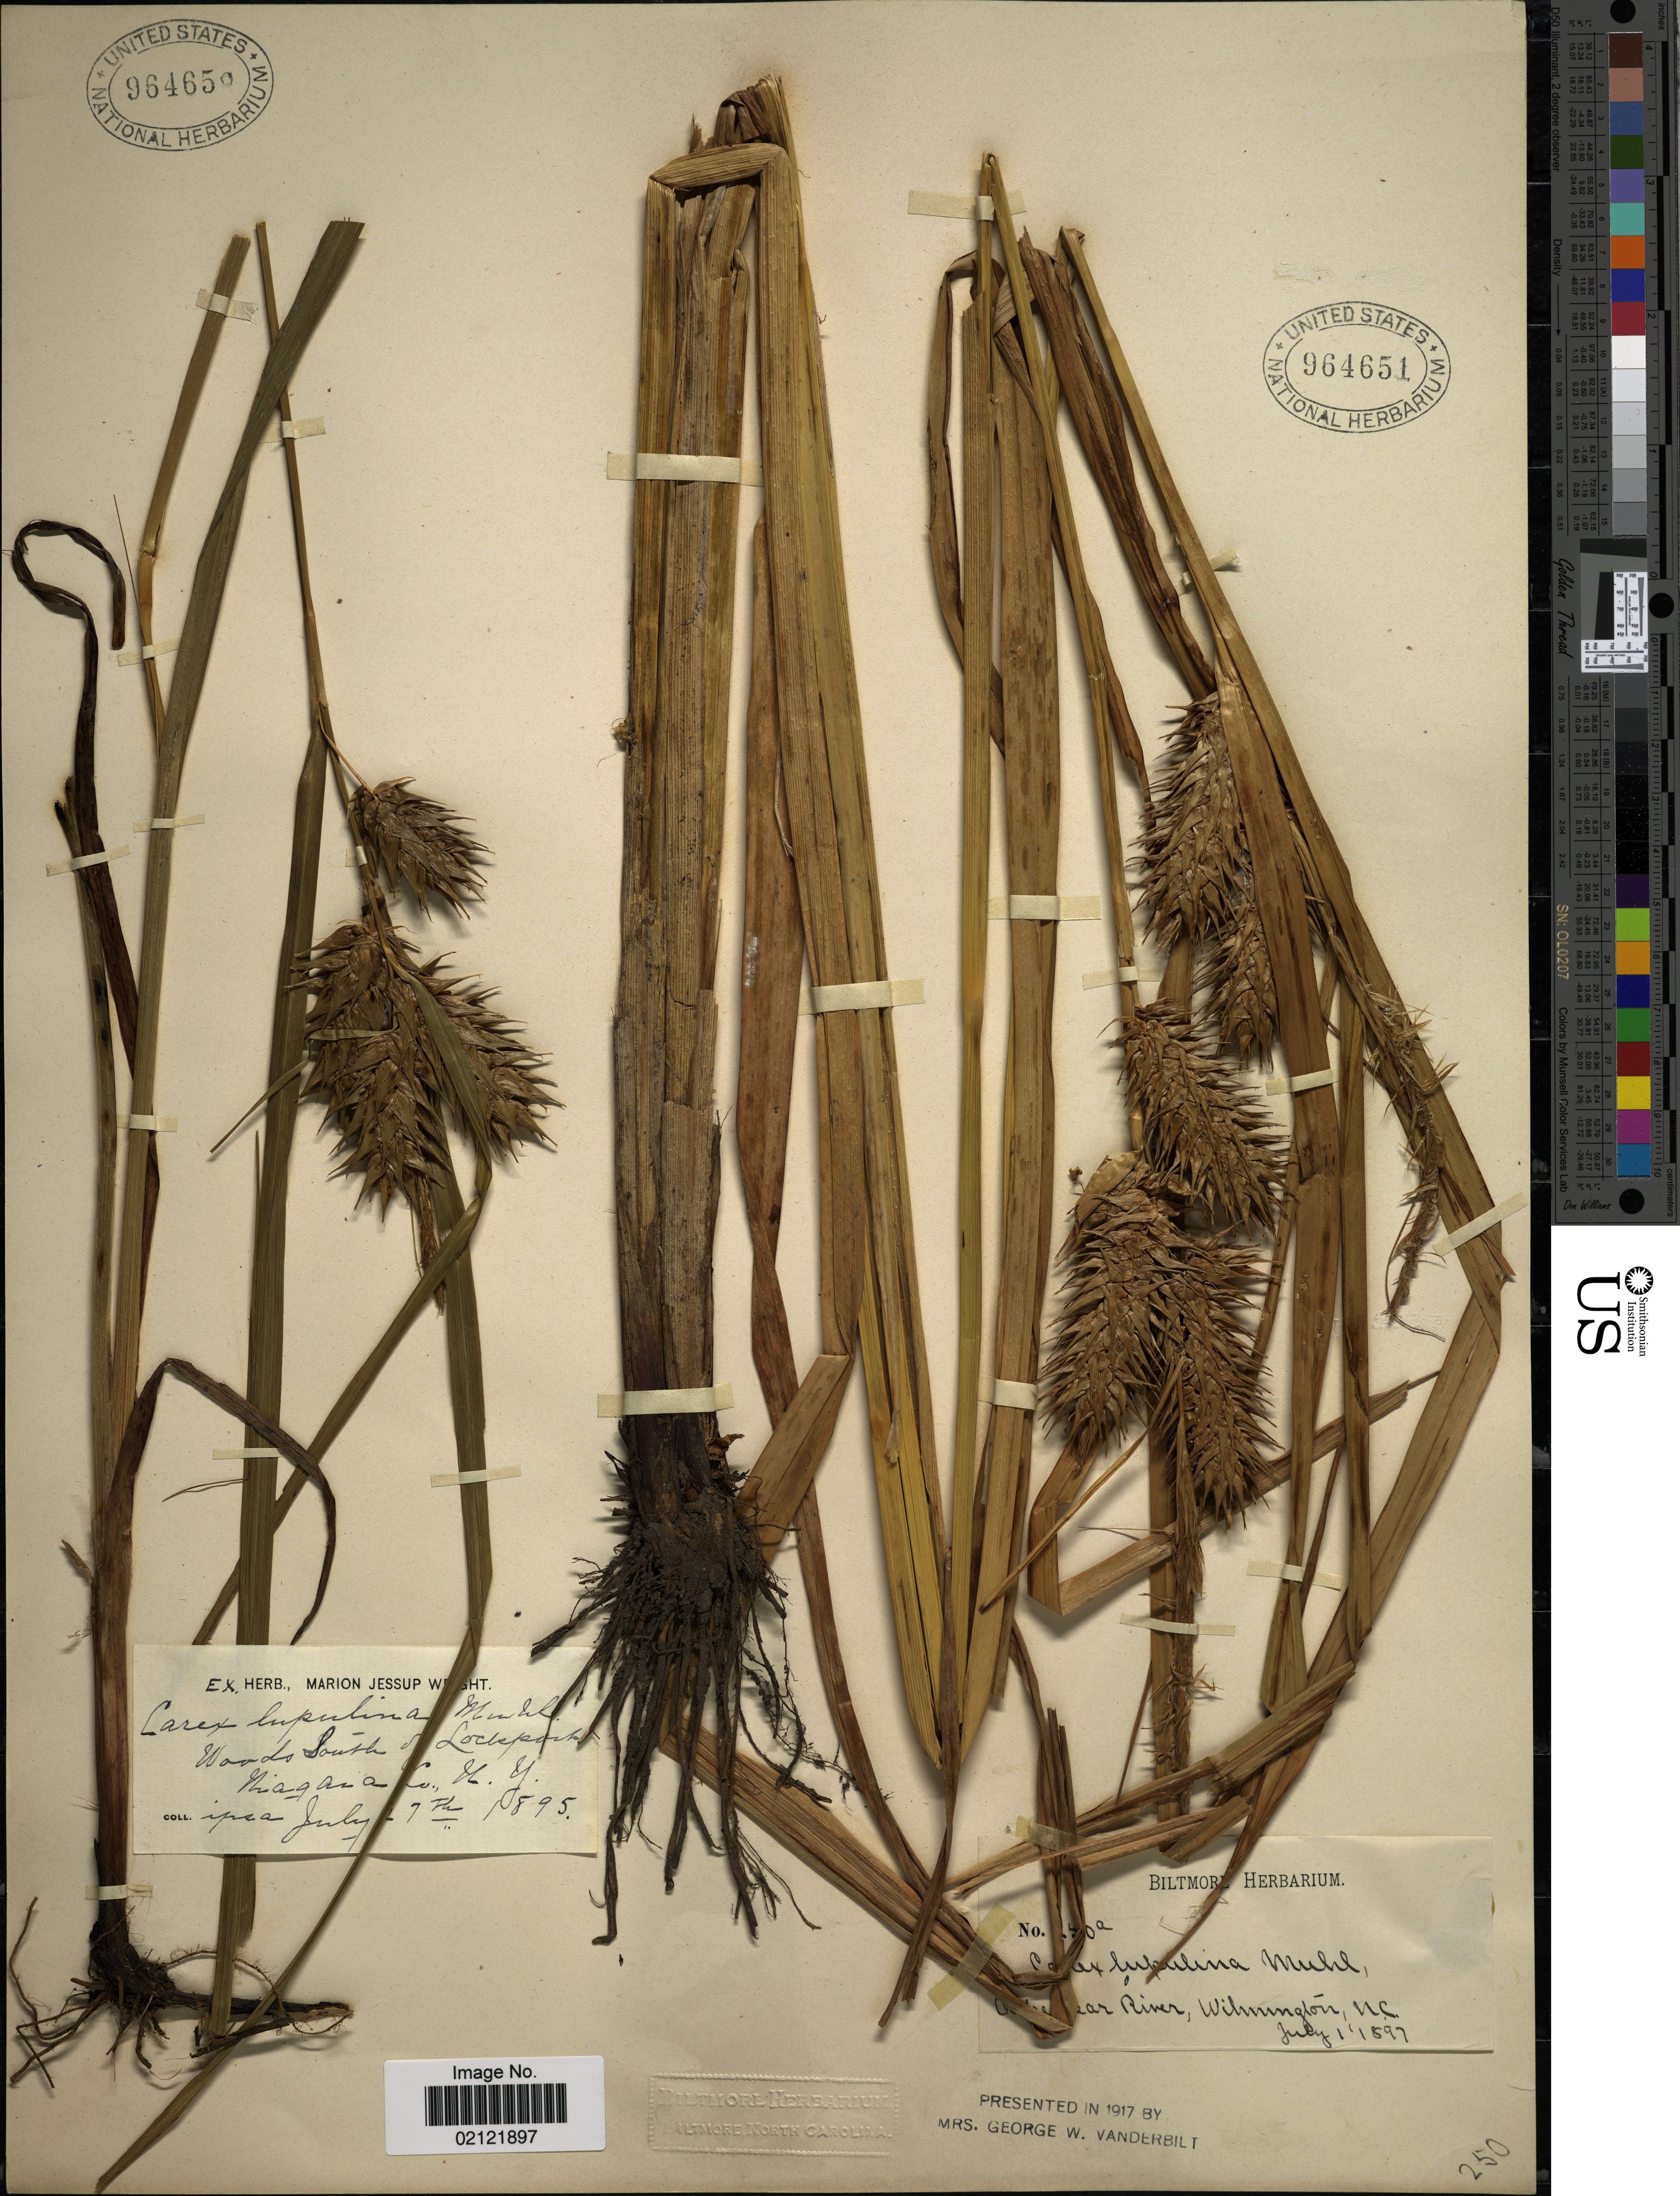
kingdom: Plantae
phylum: Tracheophyta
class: Liliopsida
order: Poales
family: Cyperaceae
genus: Carex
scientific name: Carex lupulina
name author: Muhl. ex Willd.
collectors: ex herb. Biltmore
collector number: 250a*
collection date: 1897-07-01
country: United States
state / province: North Carolina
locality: [illegible text] River, Wilmington, N.C.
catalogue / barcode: US 964651